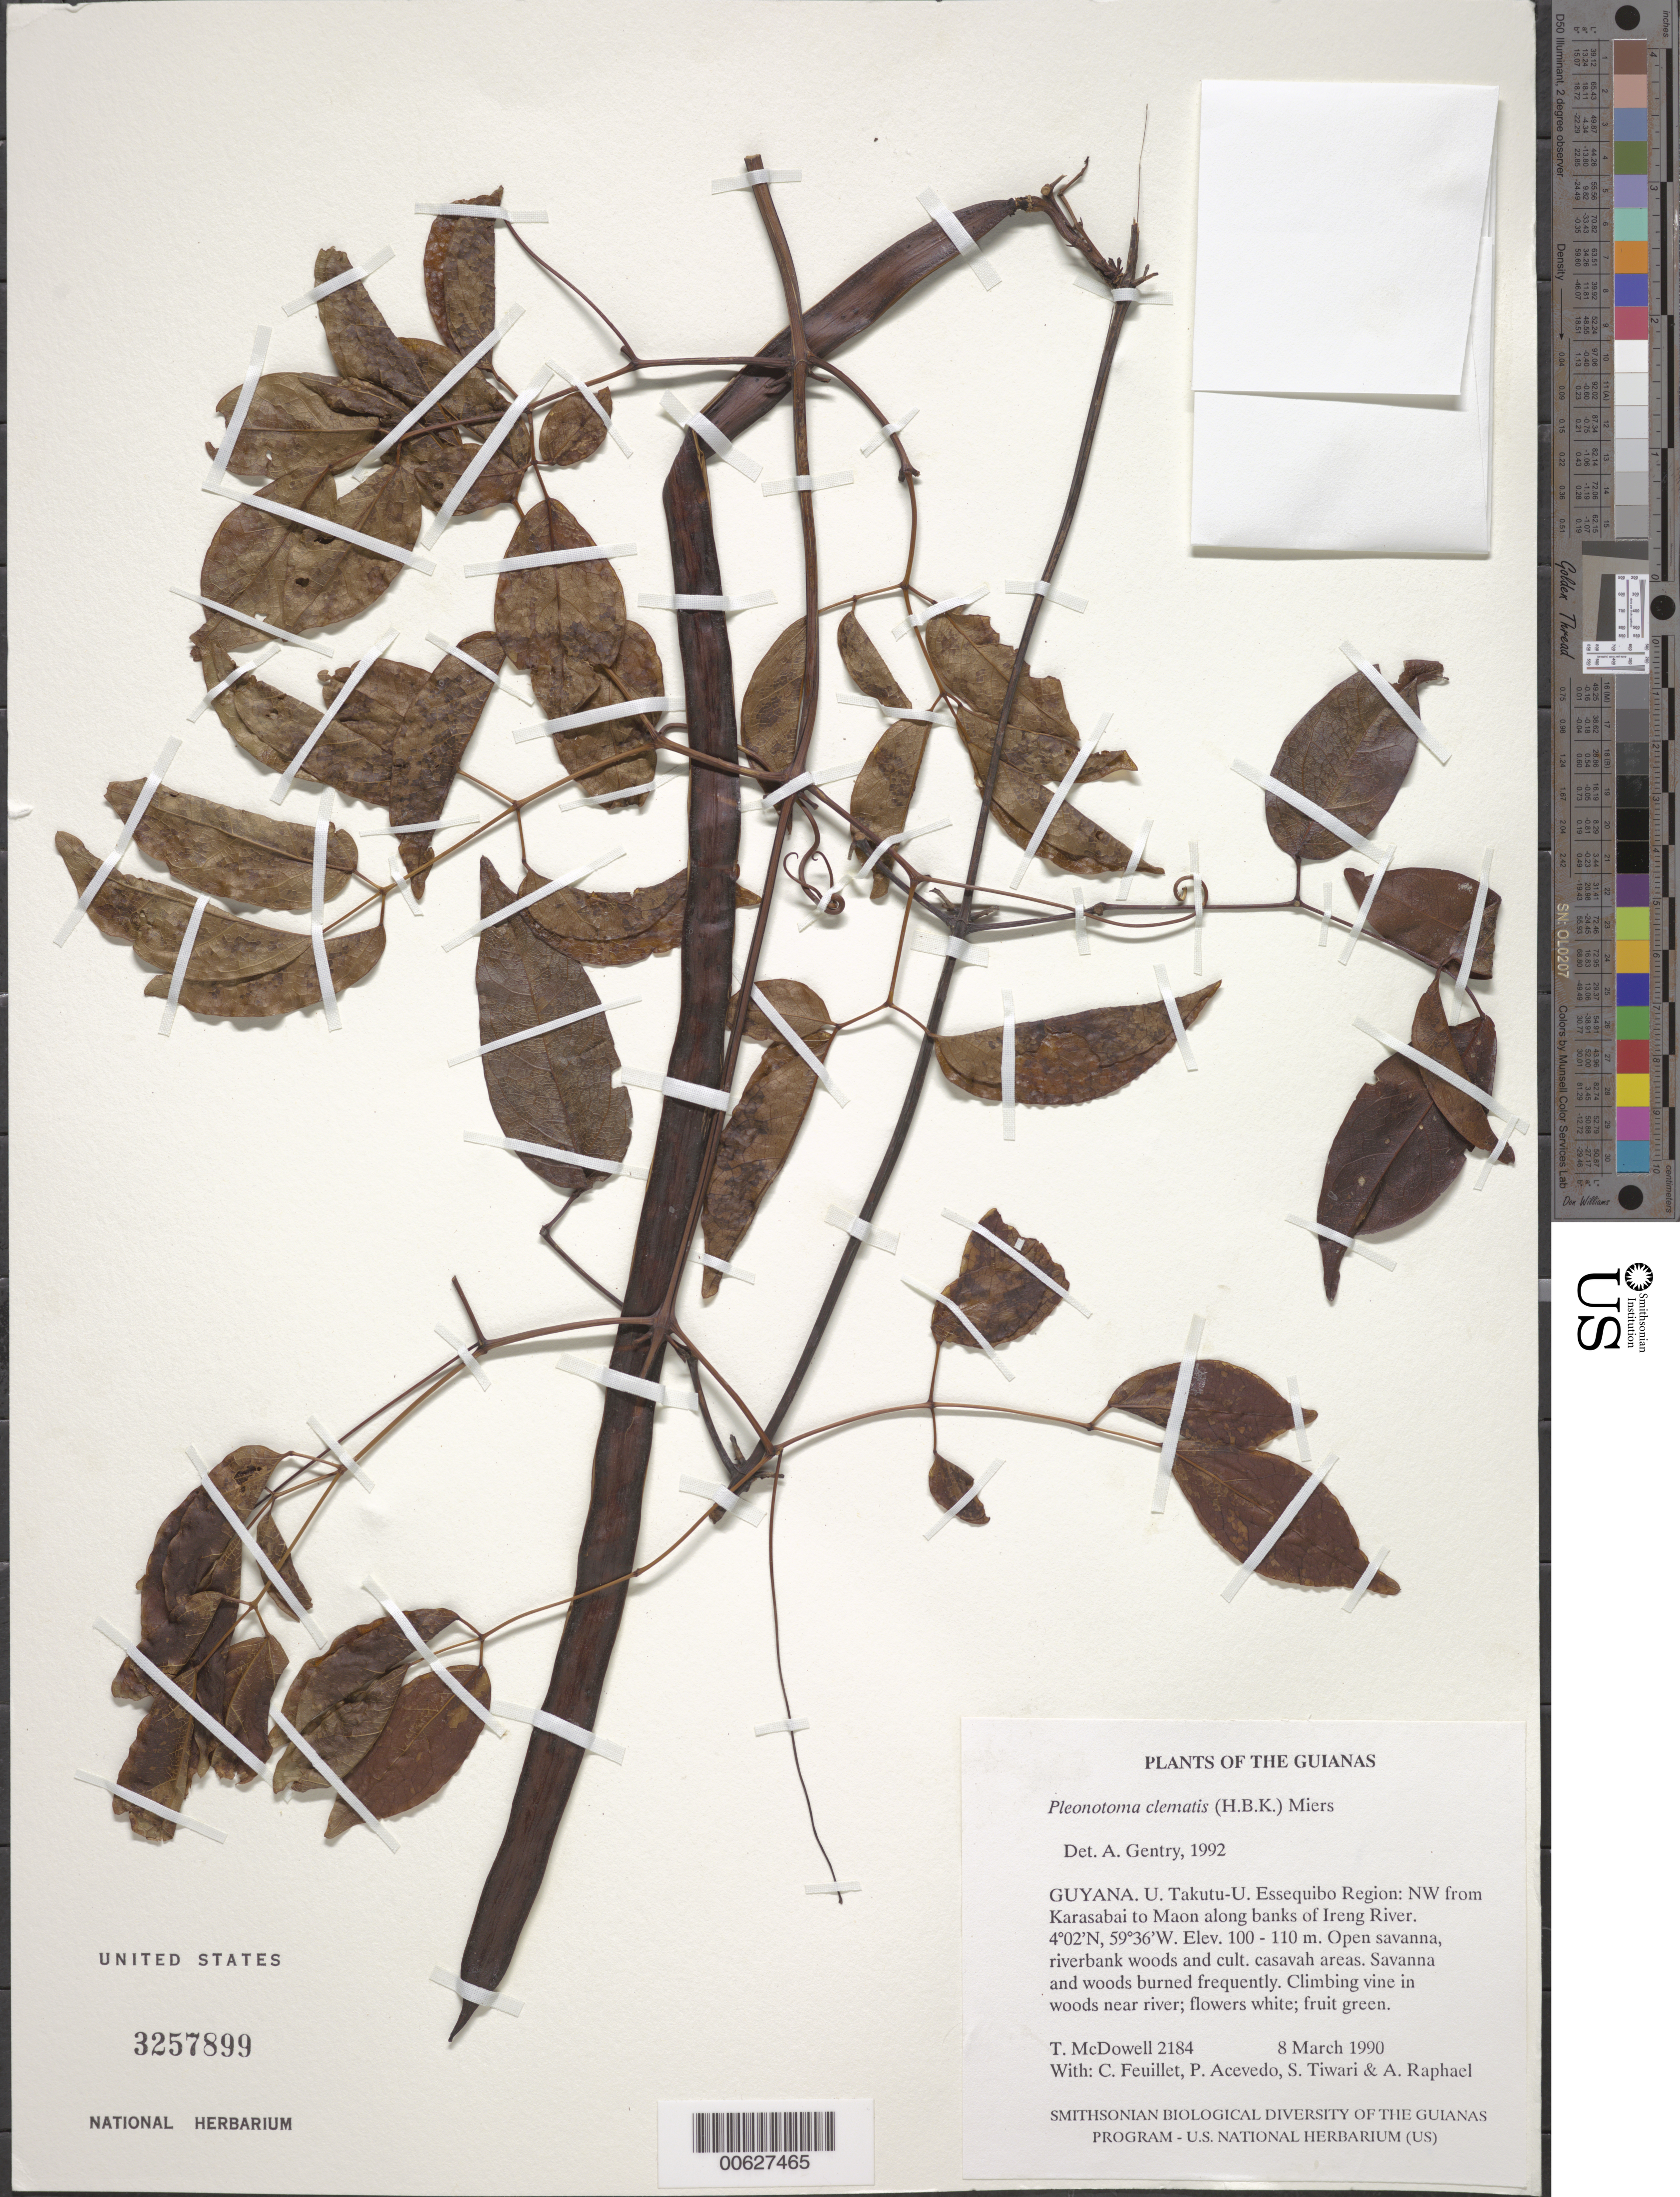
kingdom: Plantae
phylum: Tracheophyta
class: Magnoliopsida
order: Lamiales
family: Bignoniaceae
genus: Pleonotoma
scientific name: Pleonotoma clematis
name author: (Kunth) Miers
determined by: Gentry, A. H.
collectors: T. McDowell, C. Feuillet, P. Acevedo-Rodr., S. Tiwari & A. Raphael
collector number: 2184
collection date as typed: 8 March 1990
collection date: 1990-03-08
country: Guyana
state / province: U. Takutu-U. Essequibo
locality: NW from Karasabai to Maon along banks of Ireng River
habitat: Open savanna, riverbank woods and cultivated cassava areas. Savanna and woods burned frequently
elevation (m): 100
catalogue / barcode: US 3257899